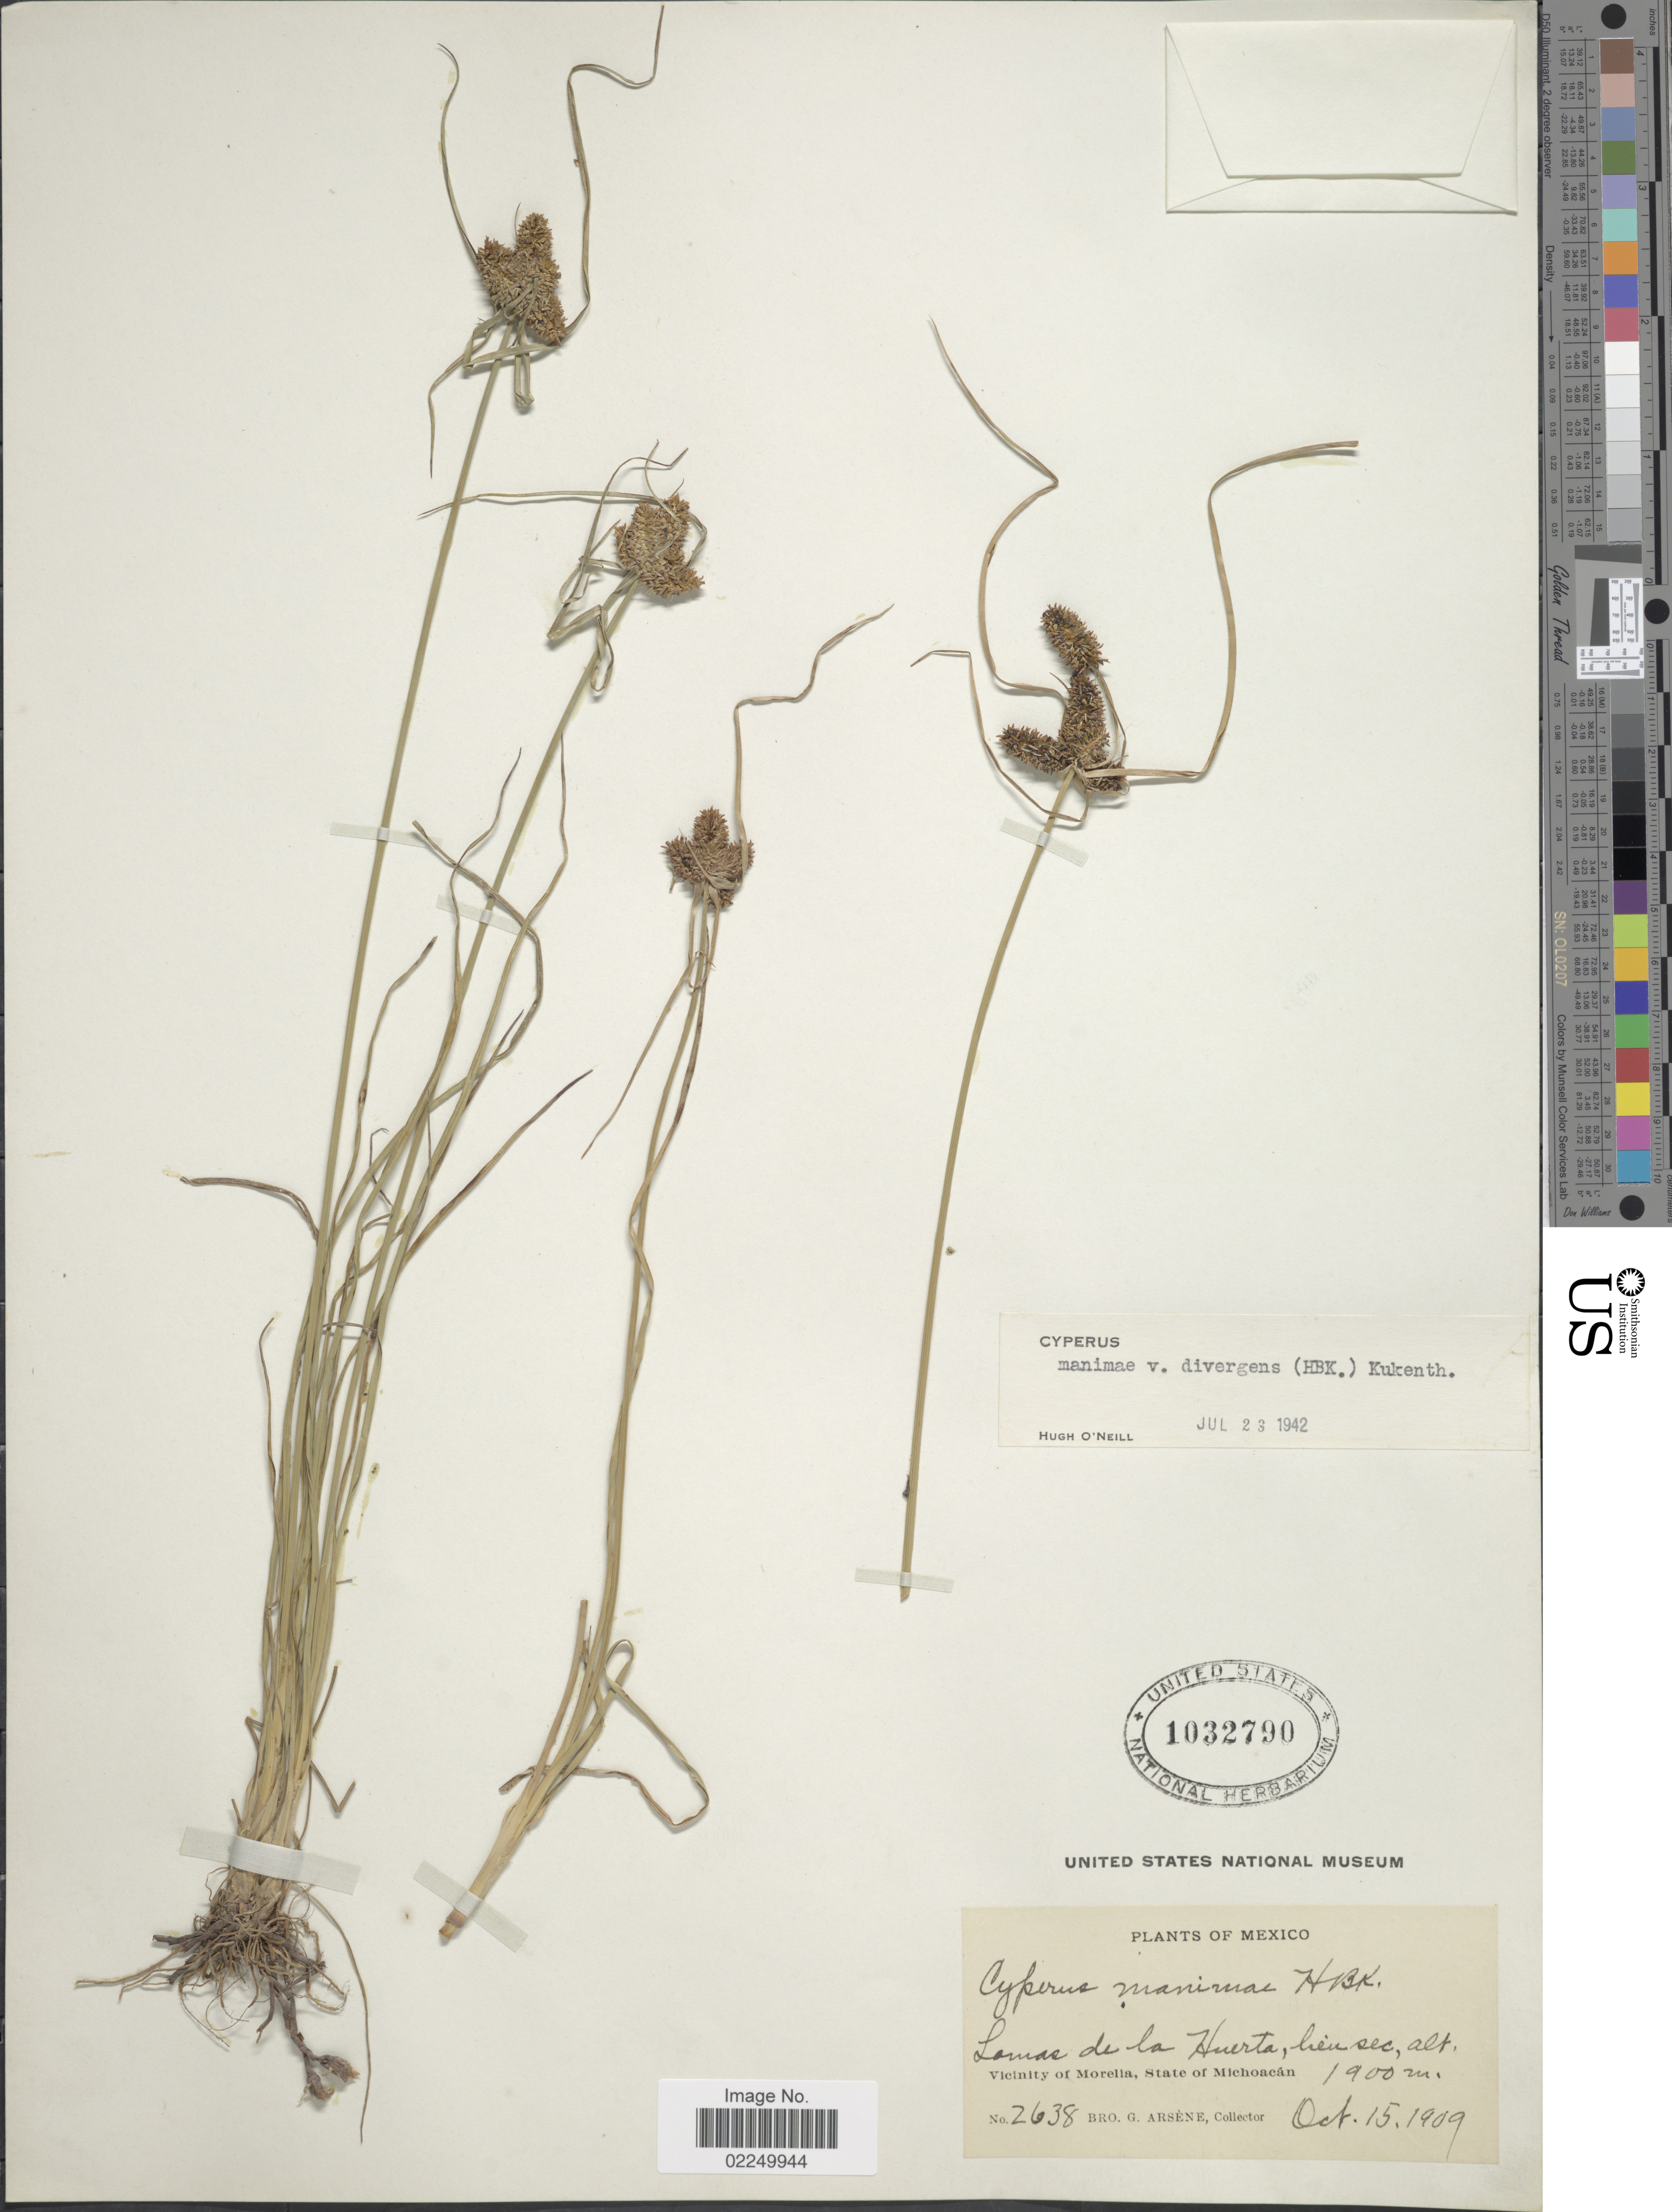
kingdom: Plantae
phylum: Tracheophyta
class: Liliopsida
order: Poales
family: Cyperaceae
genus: Cyperus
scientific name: Cyperus manimae var. divergens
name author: (Kunth) Kük.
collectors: Bro. G. Arsène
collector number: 2638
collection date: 1909-10-15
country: Mexico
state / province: Michoacán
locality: Lomas de la Huerta, vicinity of Morelia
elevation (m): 1900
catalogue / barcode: US 1032790